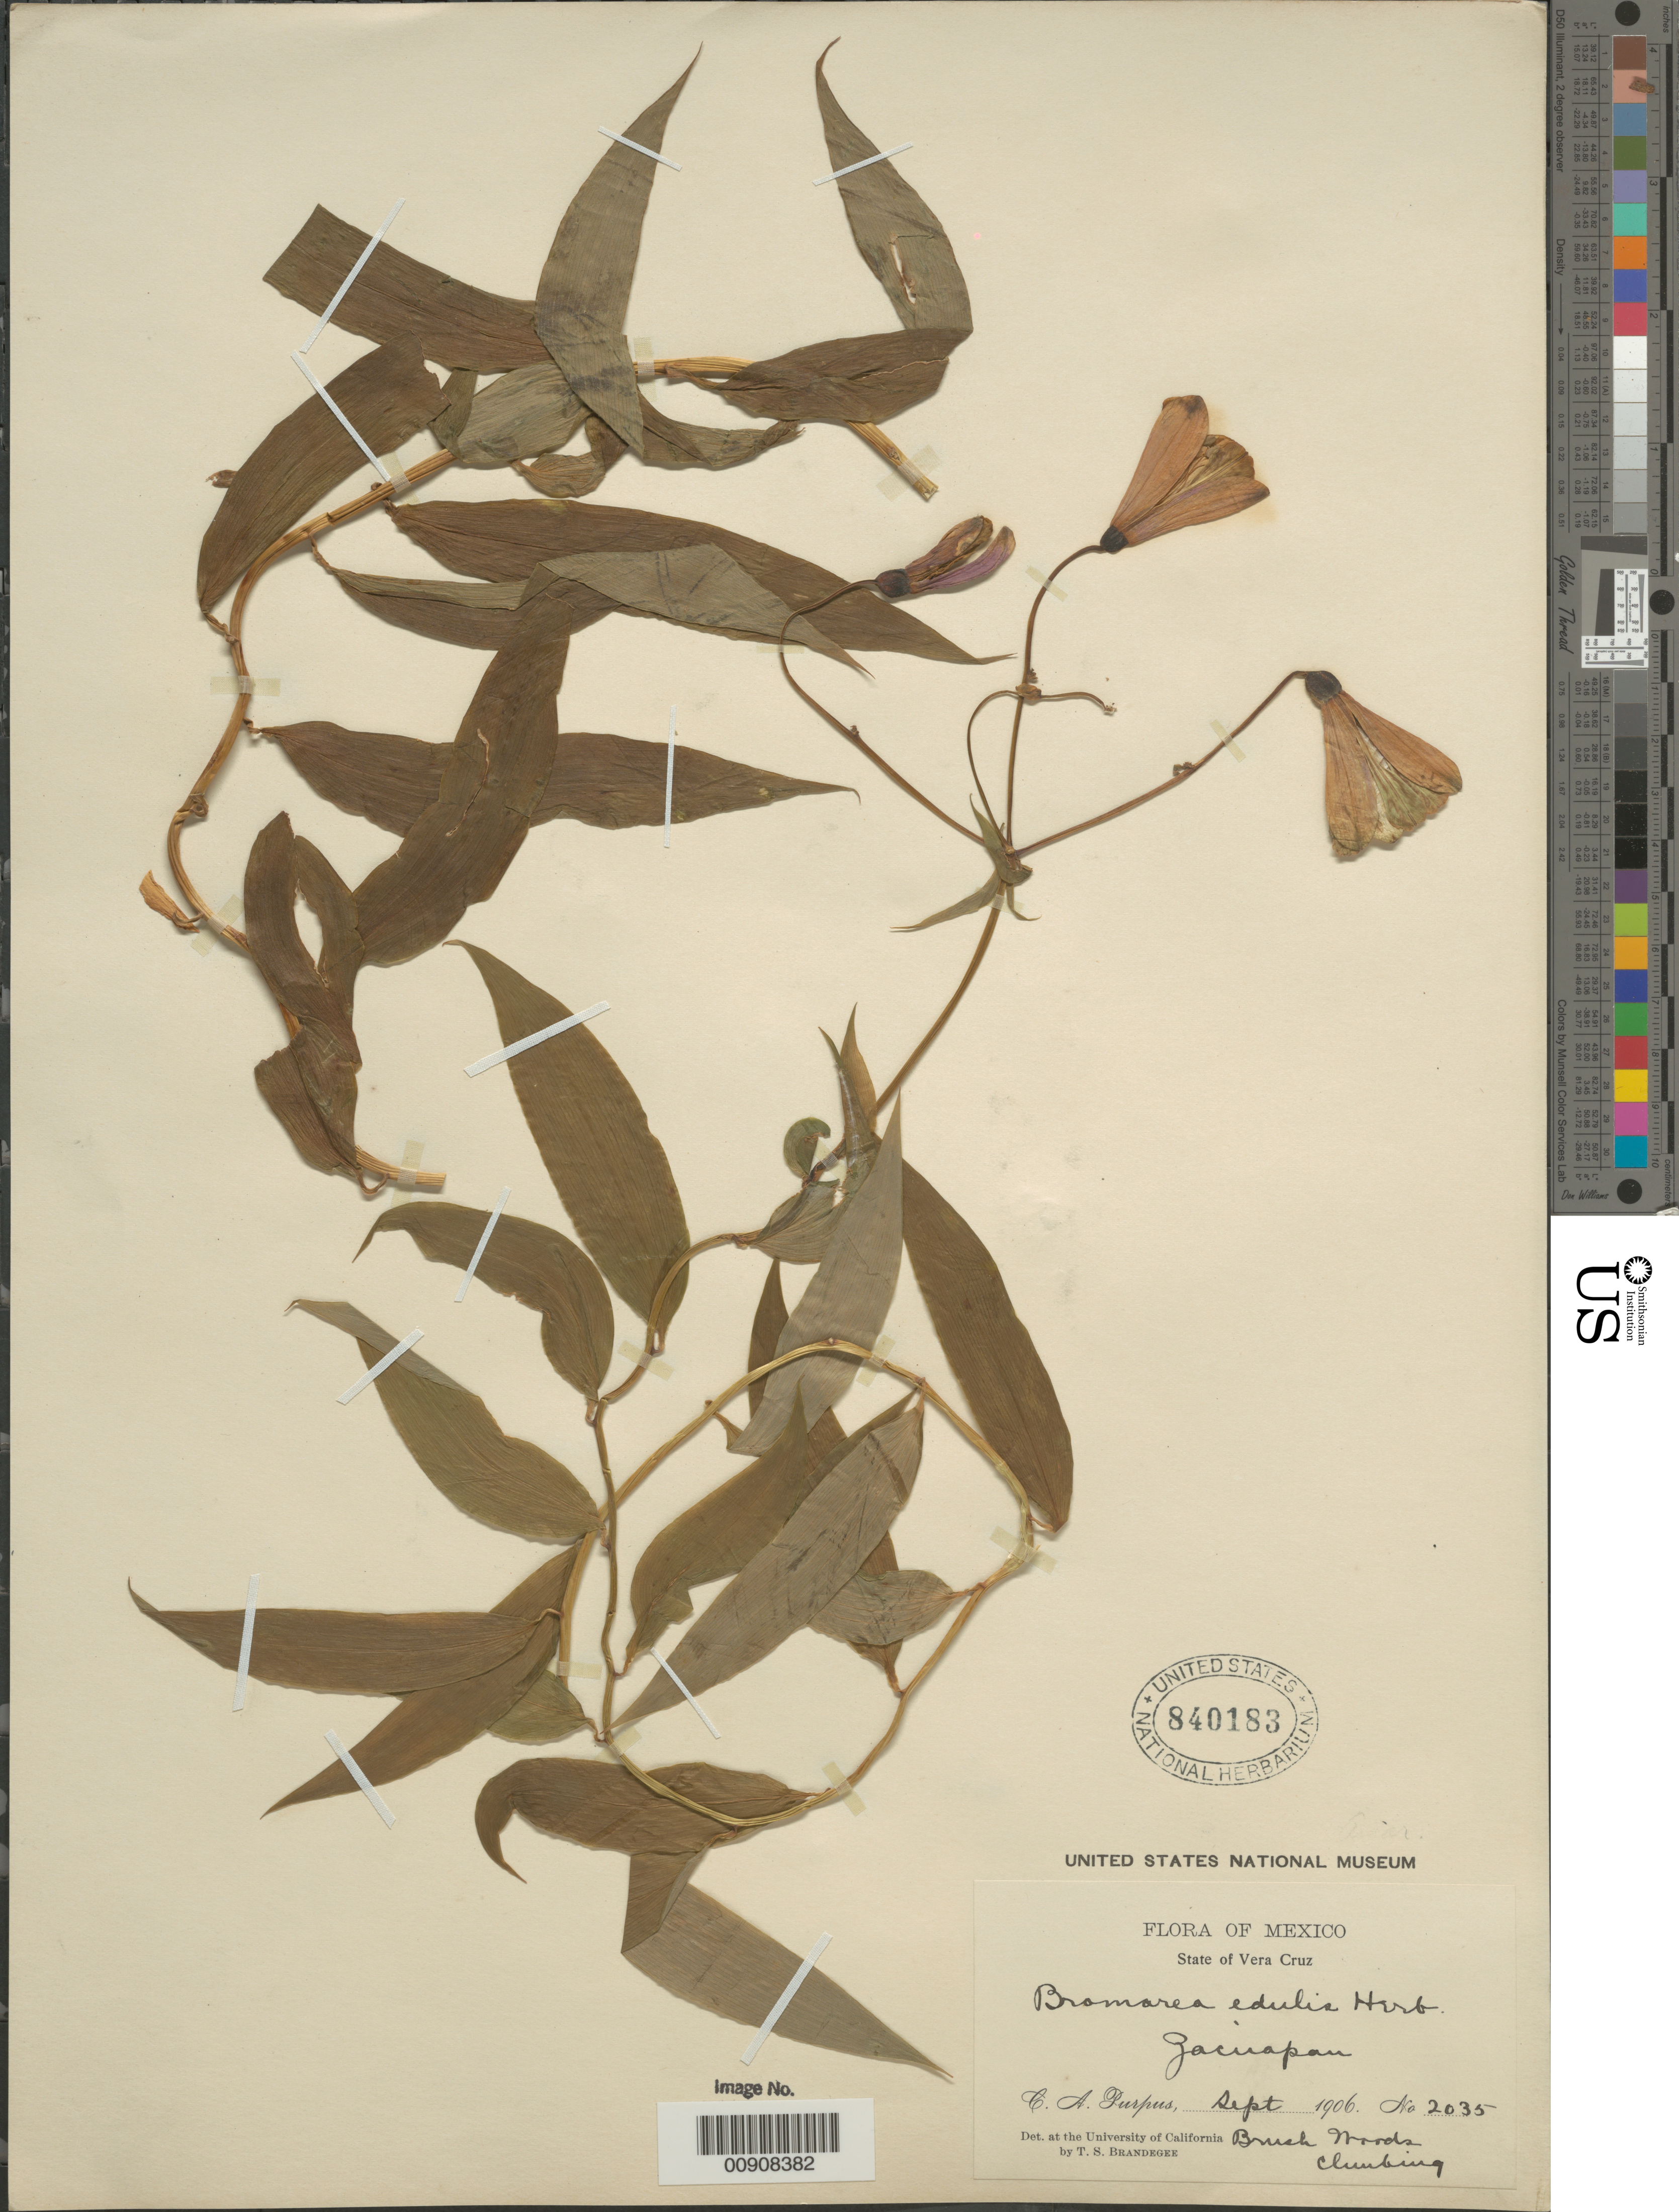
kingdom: Plantae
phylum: Tracheophyta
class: Liliopsida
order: Liliales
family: Alstroemeriaceae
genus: Bomarea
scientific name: Bomarea edulis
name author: (Tussac) Herb.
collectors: C. A. Purpus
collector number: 2035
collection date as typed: Sep 1906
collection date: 1906-09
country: Mexico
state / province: Veracruz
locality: Zacuapan, Veracruz.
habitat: Brush woods.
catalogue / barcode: US 840183